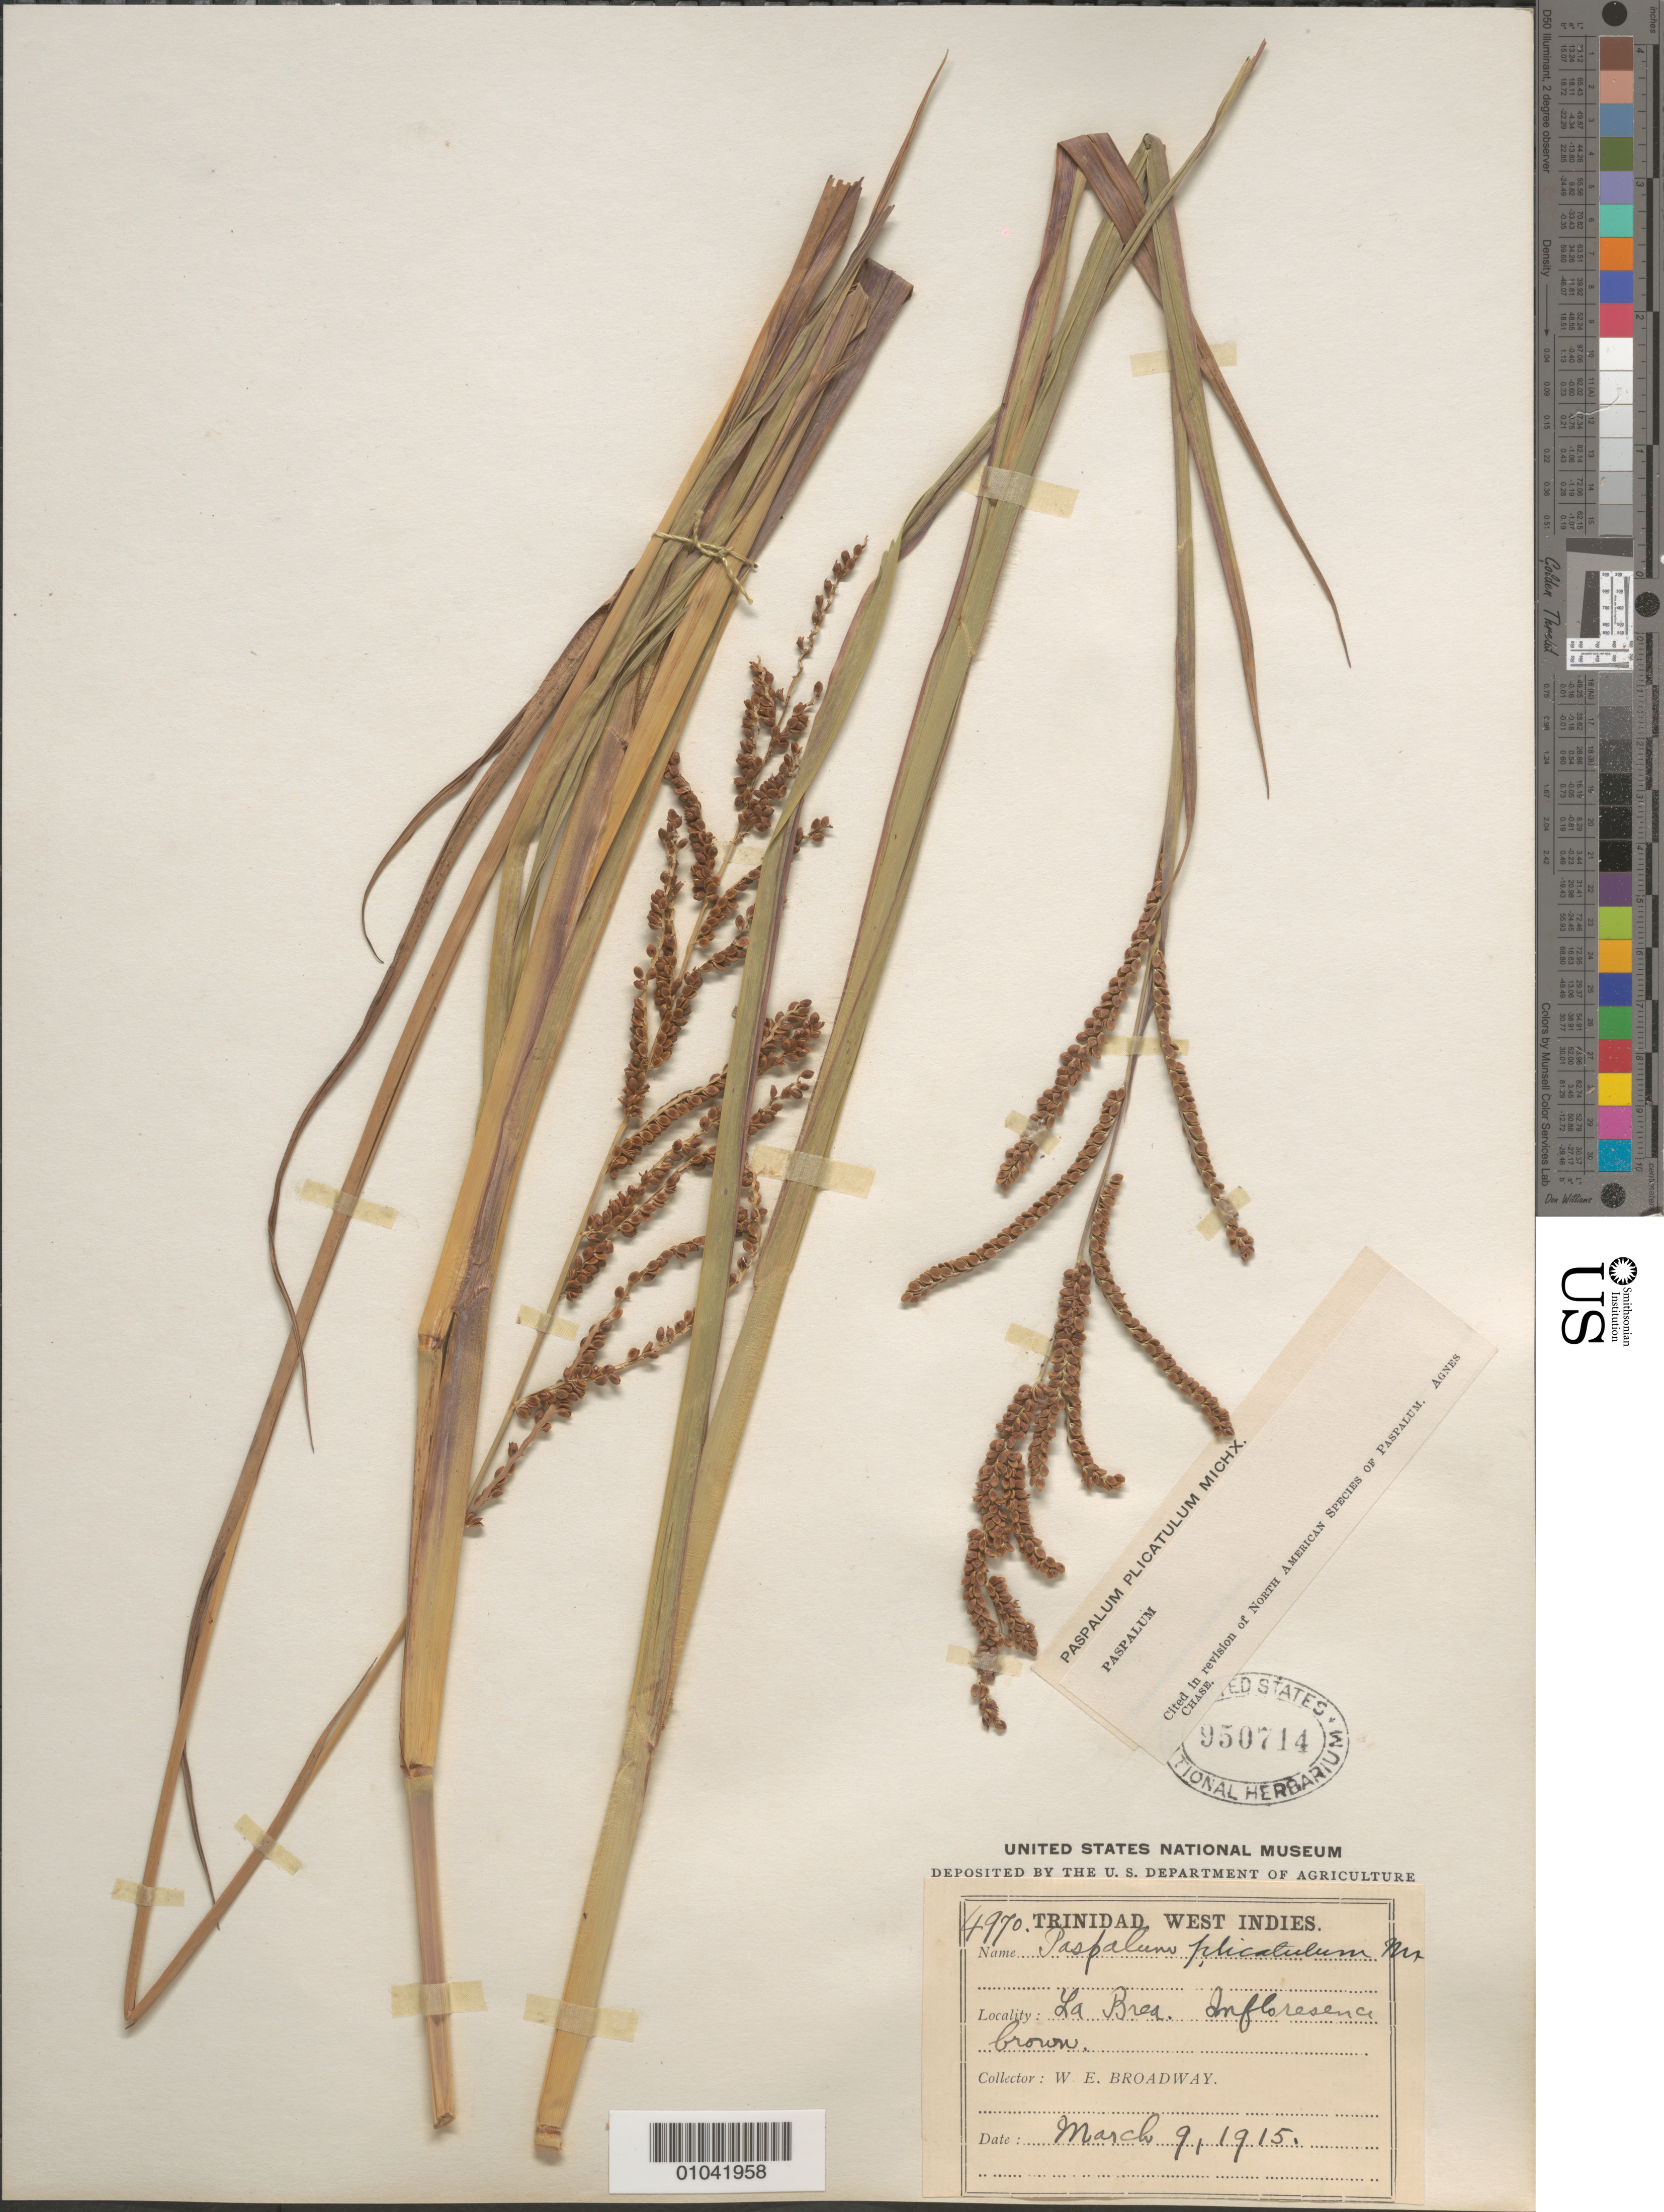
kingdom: Plantae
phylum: Tracheophyta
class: Liliopsida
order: Poales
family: Poaceae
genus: Paspalum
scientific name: Paspalum plicatulum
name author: Michx.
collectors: W. E. Broadway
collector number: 4970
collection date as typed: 09 Mar 1915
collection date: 1915-03-09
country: Trinidad and Tobago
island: Trinidad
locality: La Brea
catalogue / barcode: US 950714